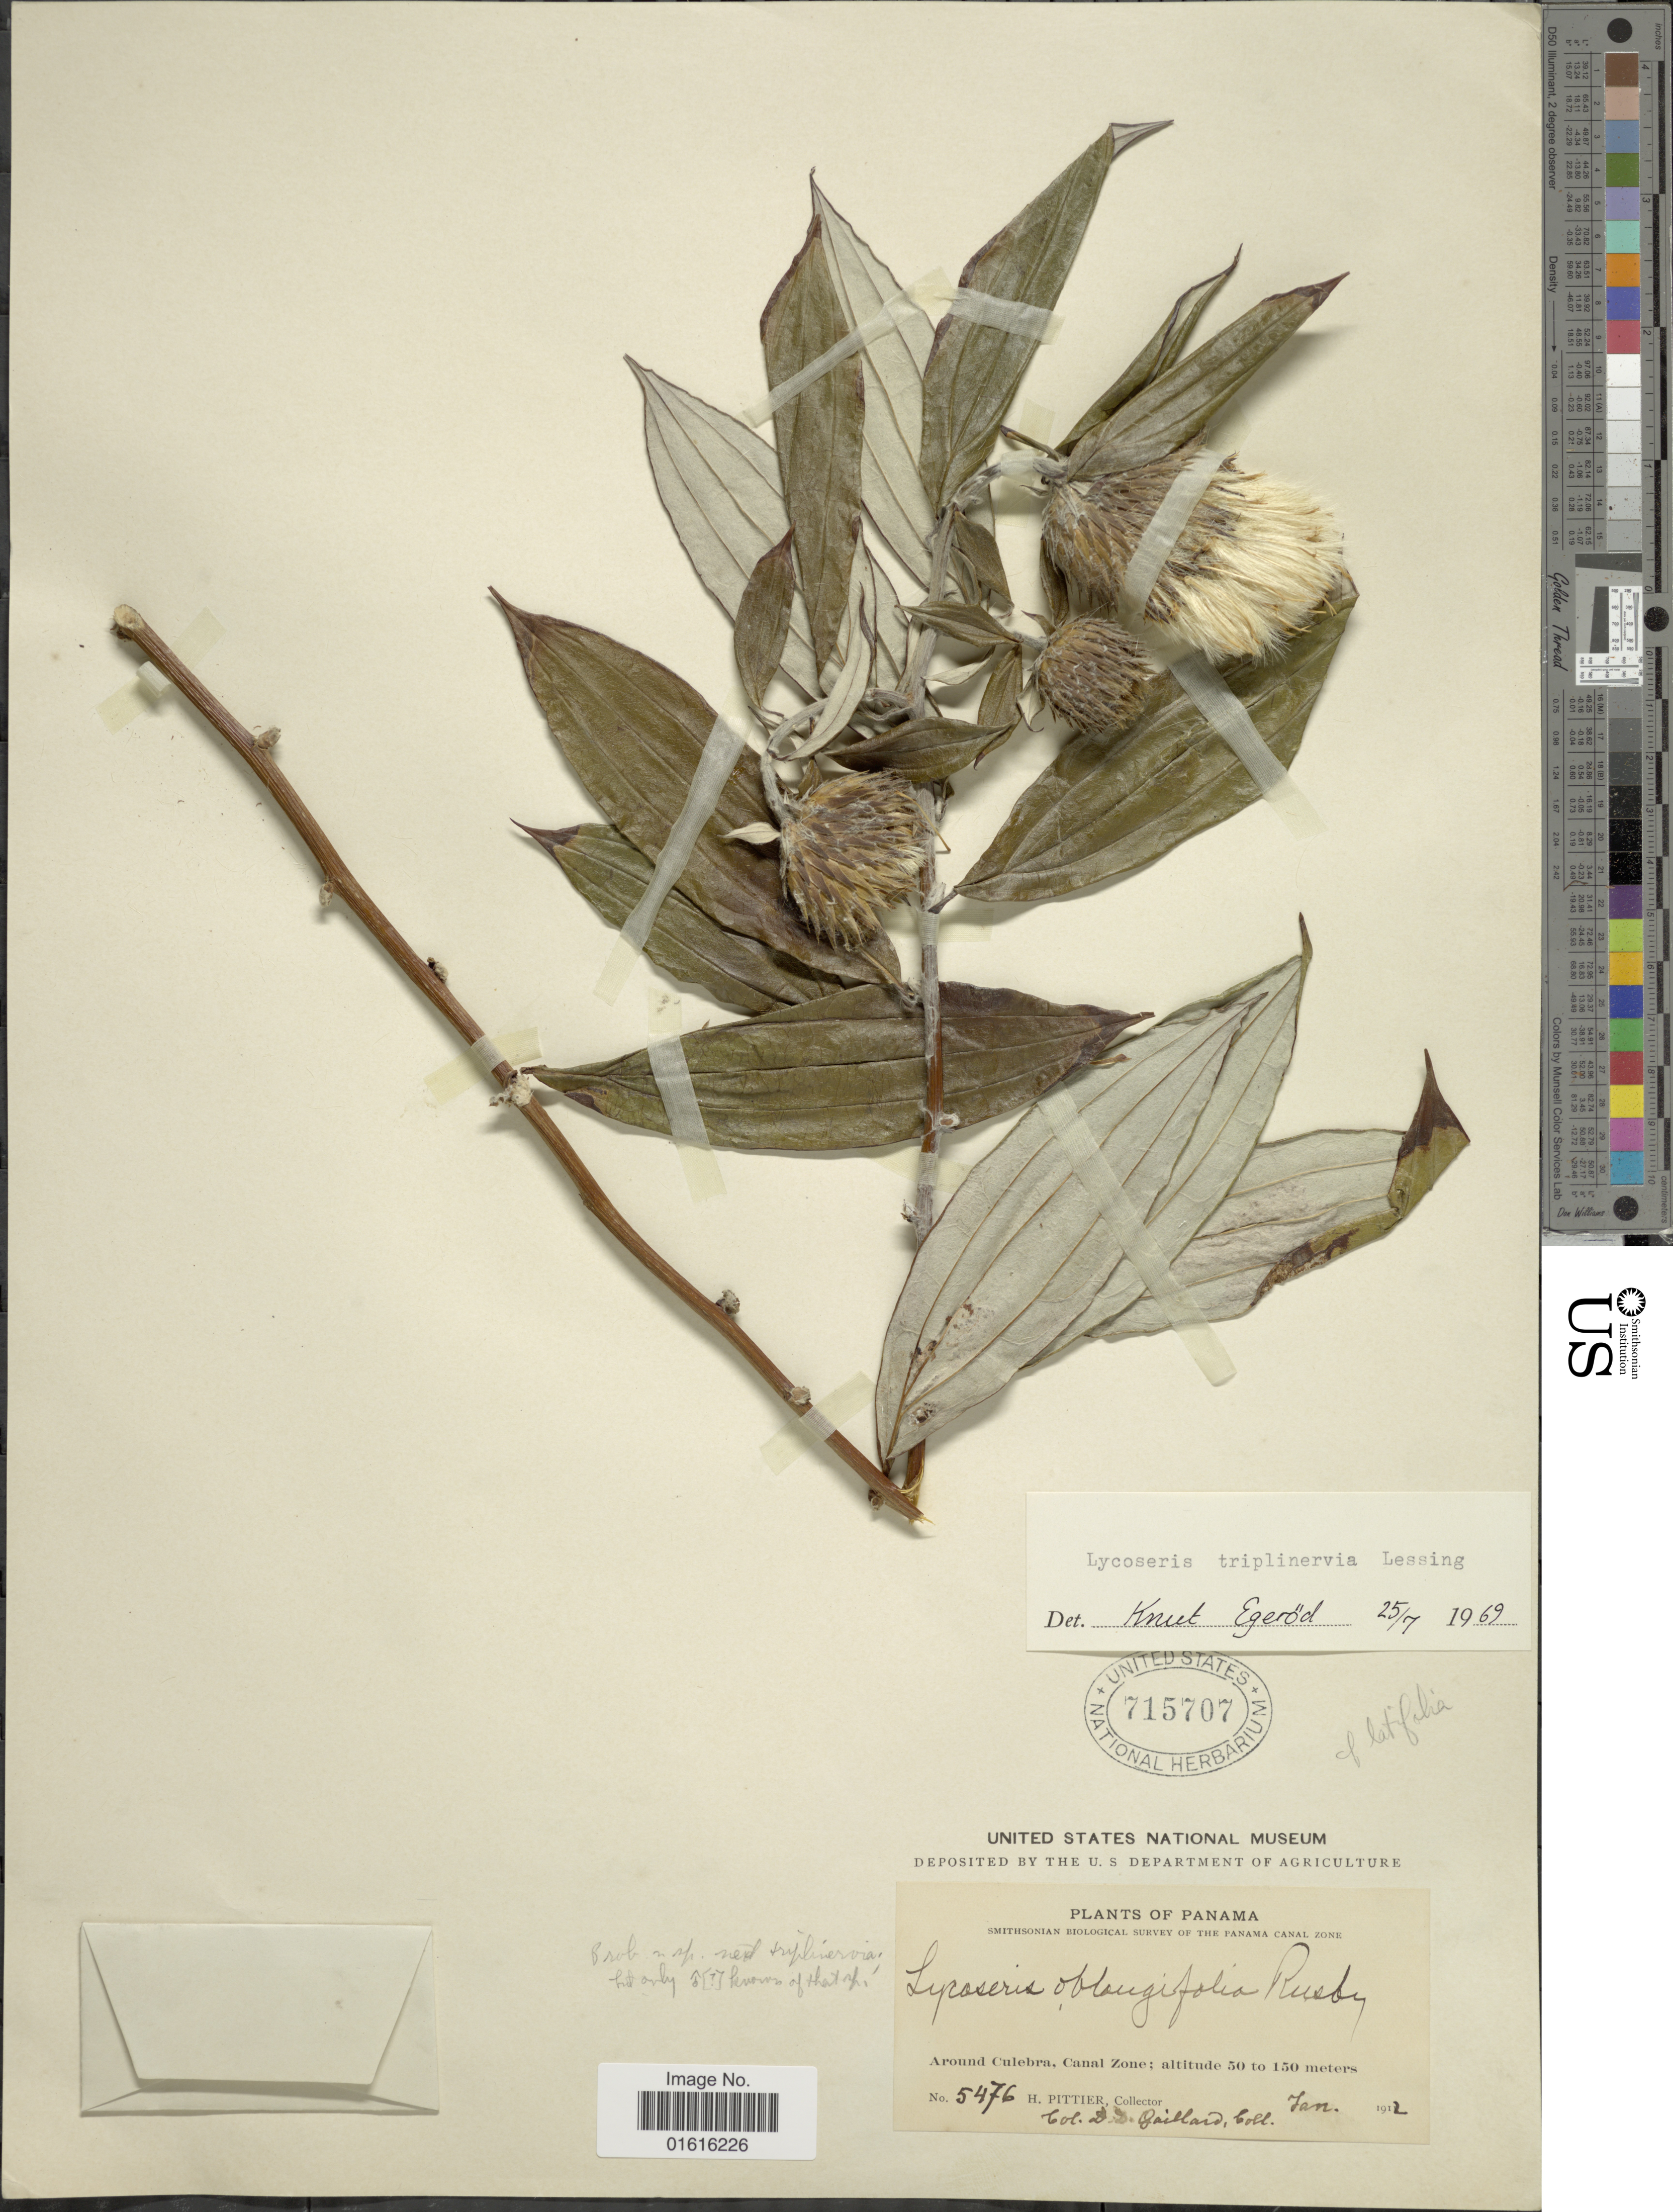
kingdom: Plantae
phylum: Tracheophyta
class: Magnoliopsida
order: Asterales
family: Asteraceae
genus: Lycoseris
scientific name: Lycoseris triplinervia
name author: Less.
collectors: D. Gaillard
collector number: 5476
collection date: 1912-01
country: Panama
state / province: Colón / Panamá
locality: Panama. Around Culebra, Canal Zone.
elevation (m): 50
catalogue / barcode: US 715707